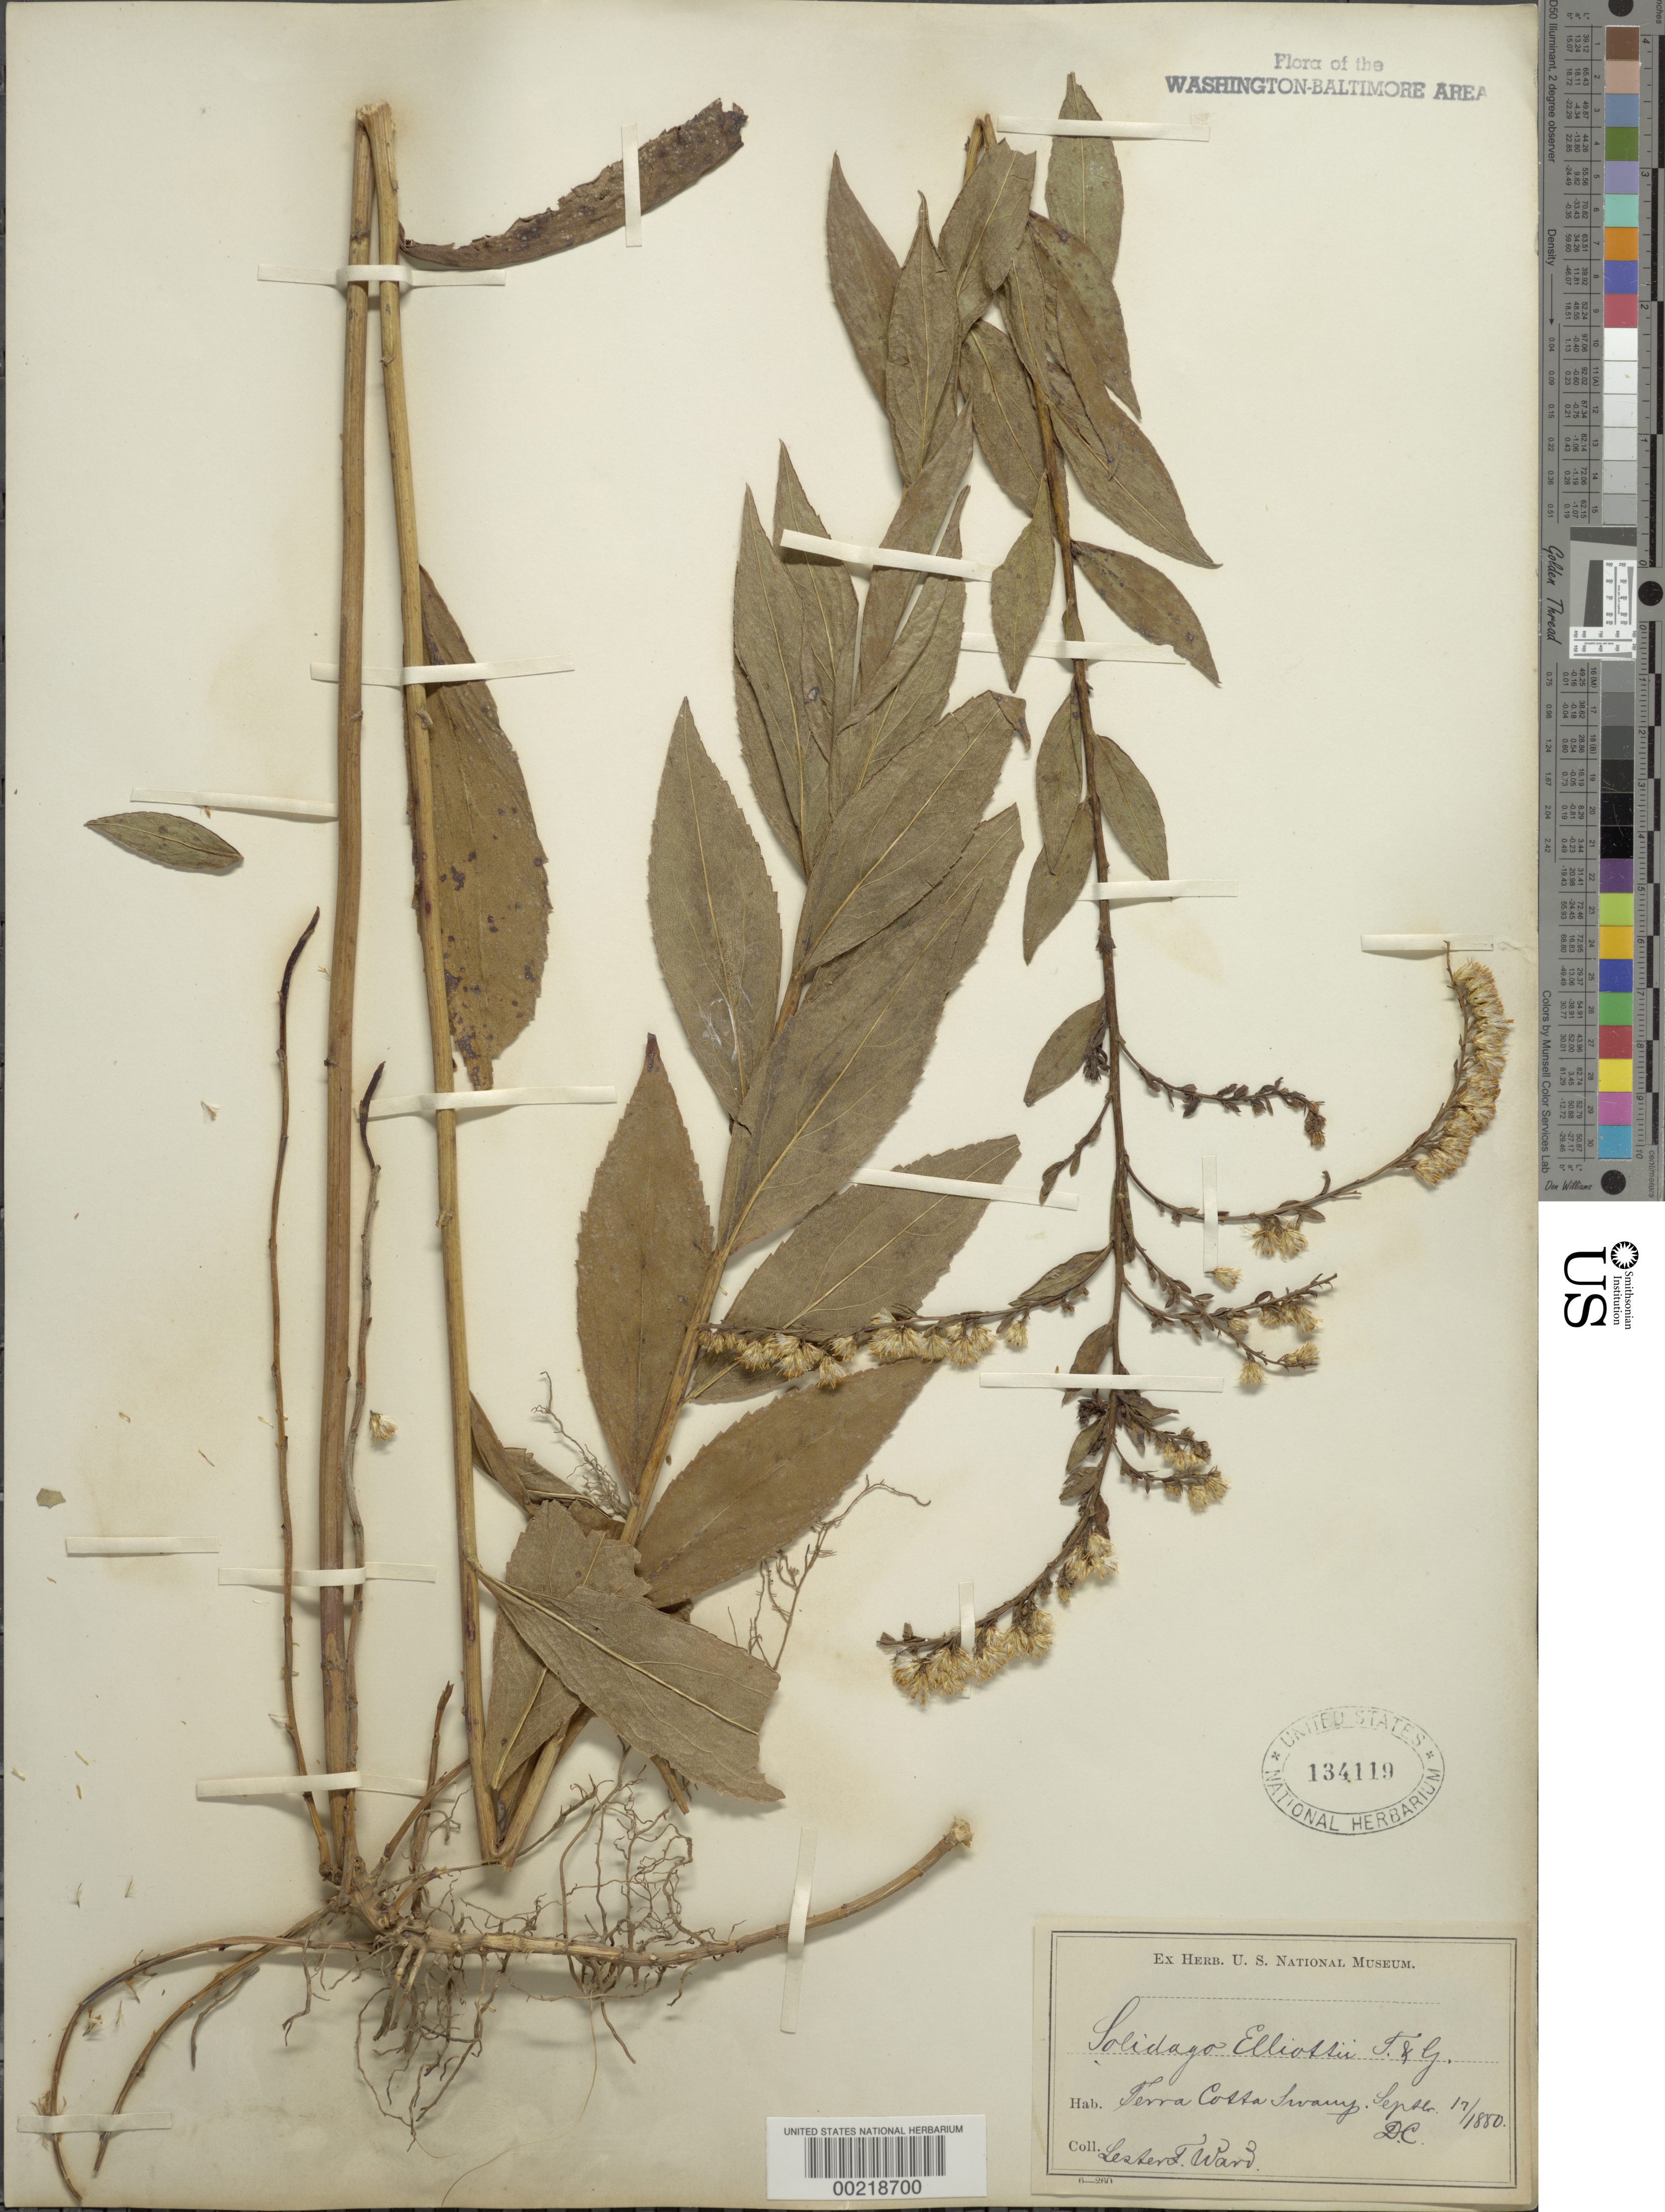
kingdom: Plantae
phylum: Tracheophyta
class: Magnoliopsida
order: Asterales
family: Asteraceae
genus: Solidago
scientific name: Solidago latissimifolia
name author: Mill.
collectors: L. F. Ward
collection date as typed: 17 Sep 1880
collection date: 1880-09-17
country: United States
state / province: District of Columbia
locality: Terra Cotta Swamp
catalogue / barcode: US 134119